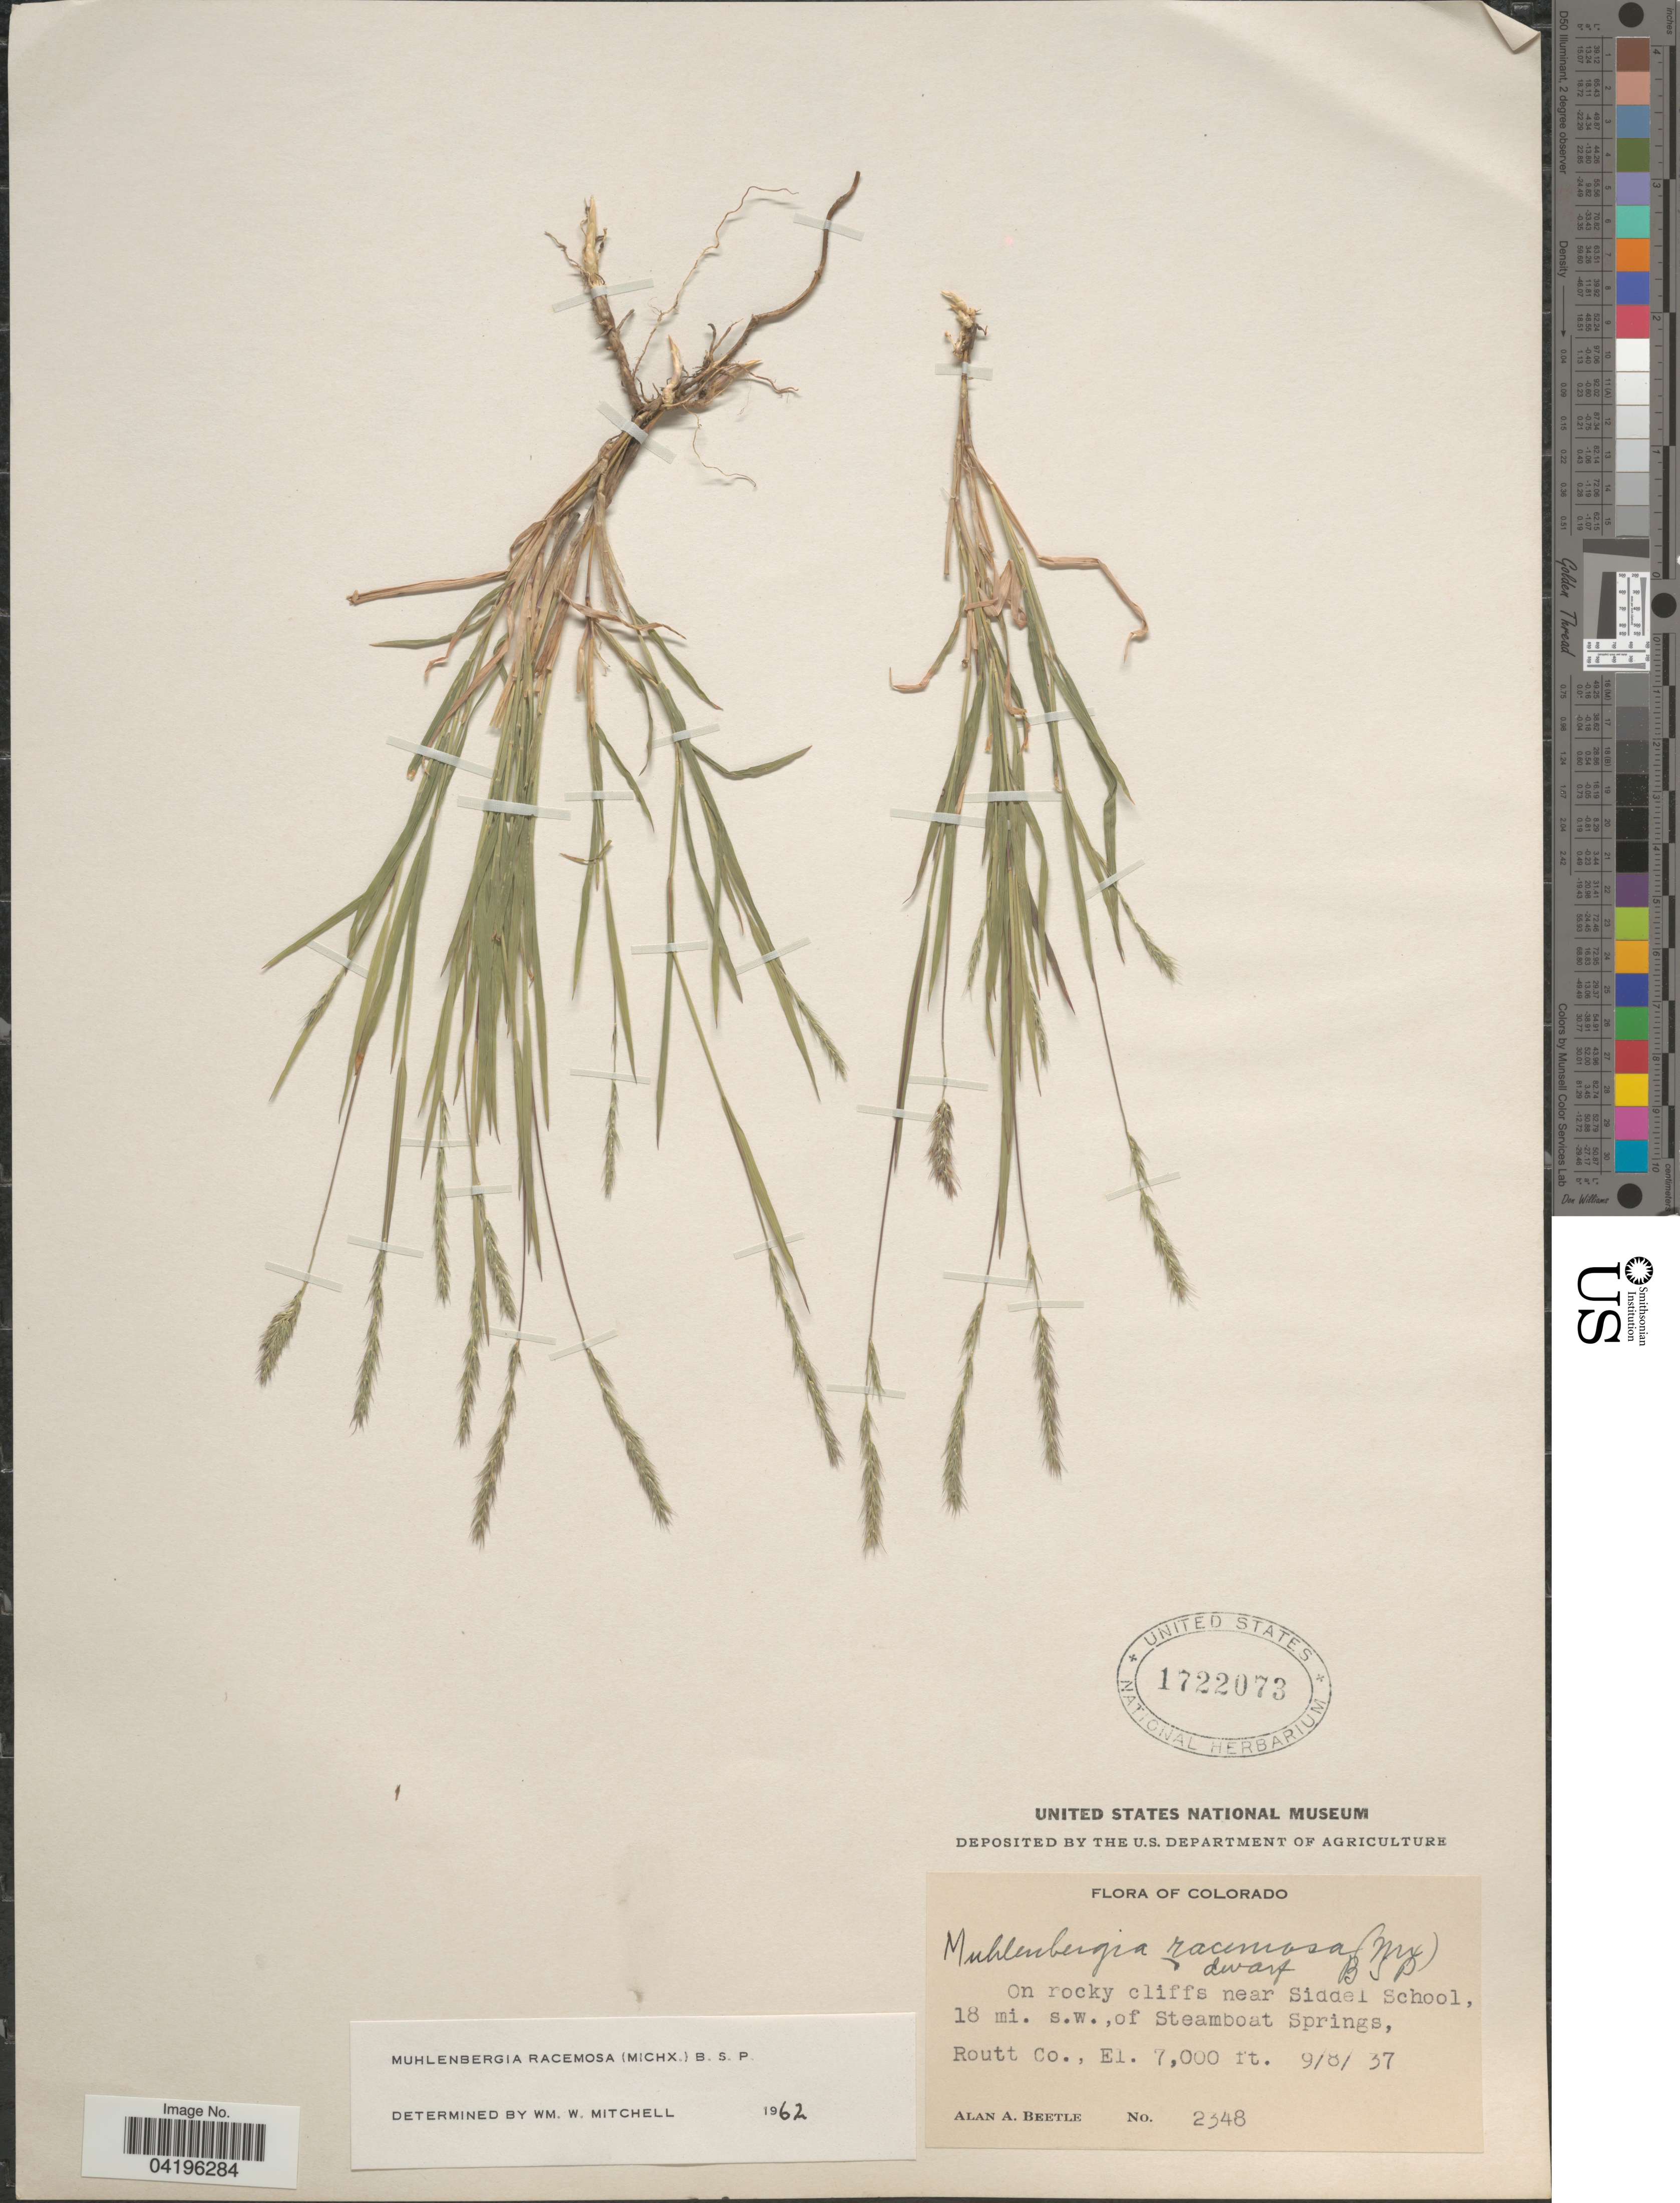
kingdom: Plantae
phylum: Tracheophyta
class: Liliopsida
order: Poales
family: Poaceae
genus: Muhlenbergia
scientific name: Muhlenbergia racemosa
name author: (Michx.) Britton et al.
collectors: A. A. Beetle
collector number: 2348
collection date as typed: Transcribed d/m/y: 8/9/37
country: United States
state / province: Colorado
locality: On rocky cliffs near Siddel School, 18 mi. s.w.,of Steamboat Springs, Routt Co.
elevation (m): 2134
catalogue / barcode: US 1722073